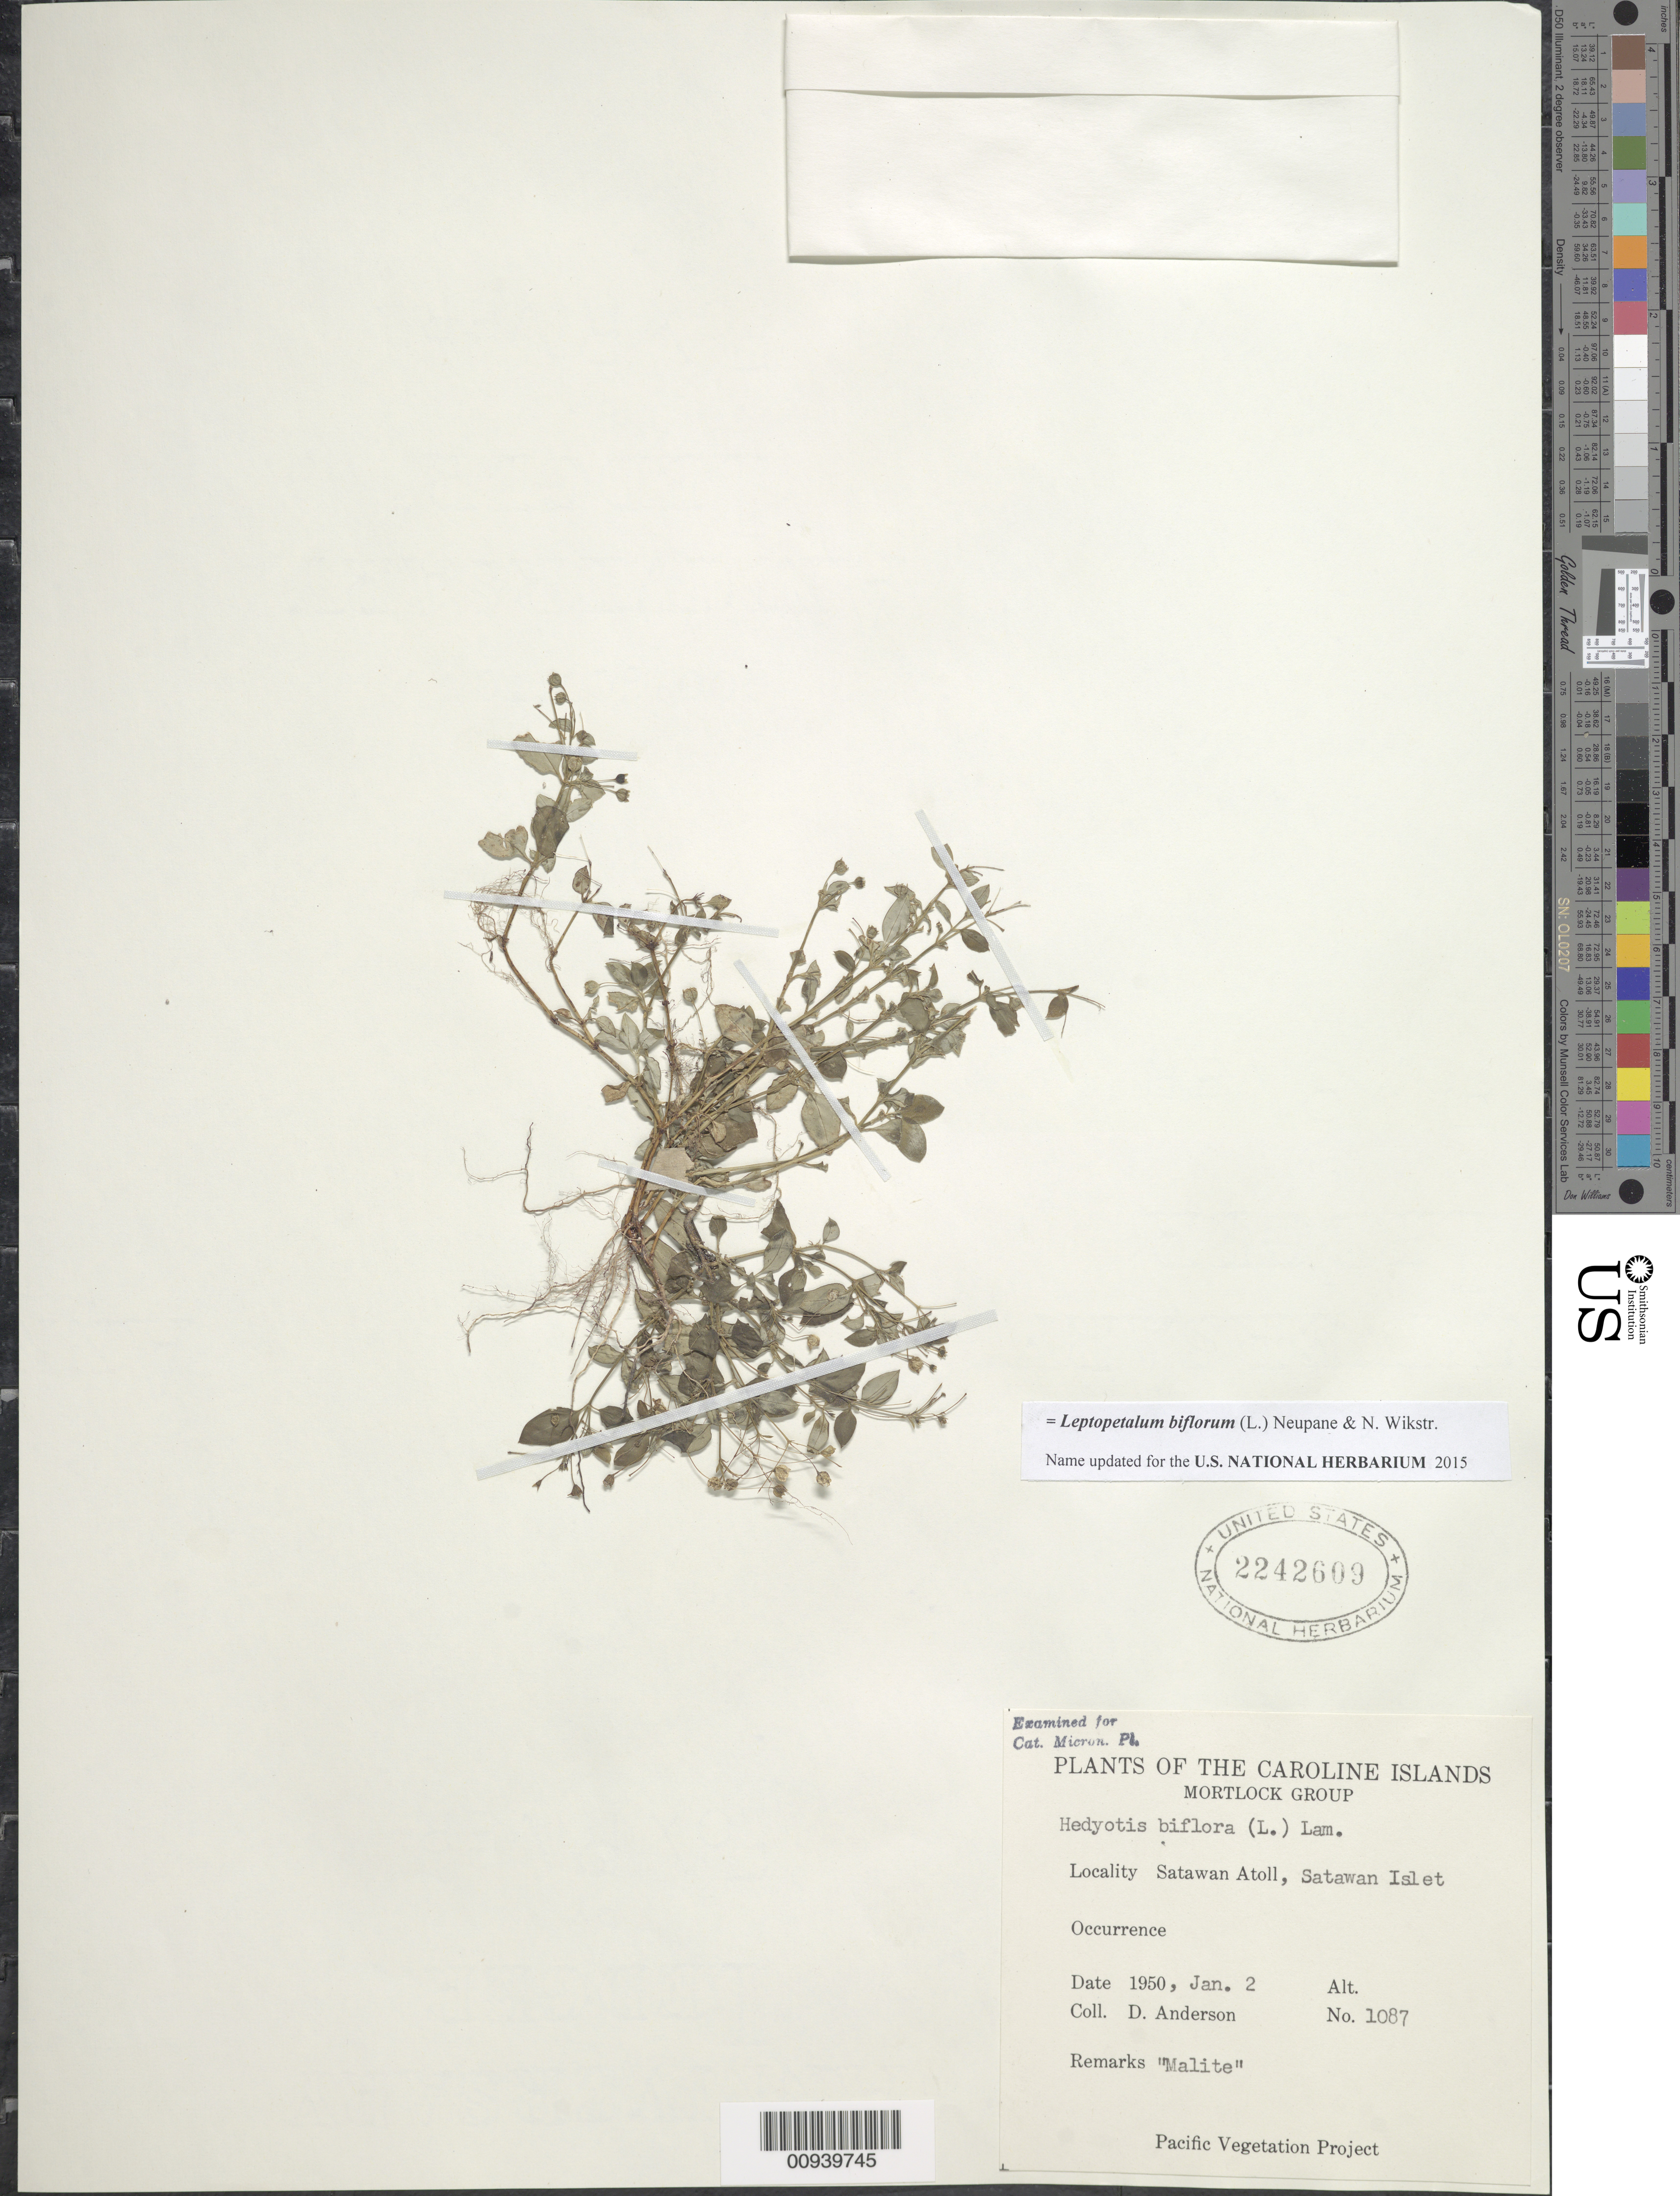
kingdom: Plantae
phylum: Tracheophyta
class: Magnoliopsida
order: Gentianales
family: Rubiaceae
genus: Leptopetalum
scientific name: Leptopetalum biflorum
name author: (L.) Neupane & N. Wikstr.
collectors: D. Anderson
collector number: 1087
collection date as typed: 02 Jan 1950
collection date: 1950-01-02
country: Micronesia, Federated States of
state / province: Truk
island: Satawan Atoll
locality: Satawan Atoll, Satawan Islet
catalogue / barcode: US 2242609